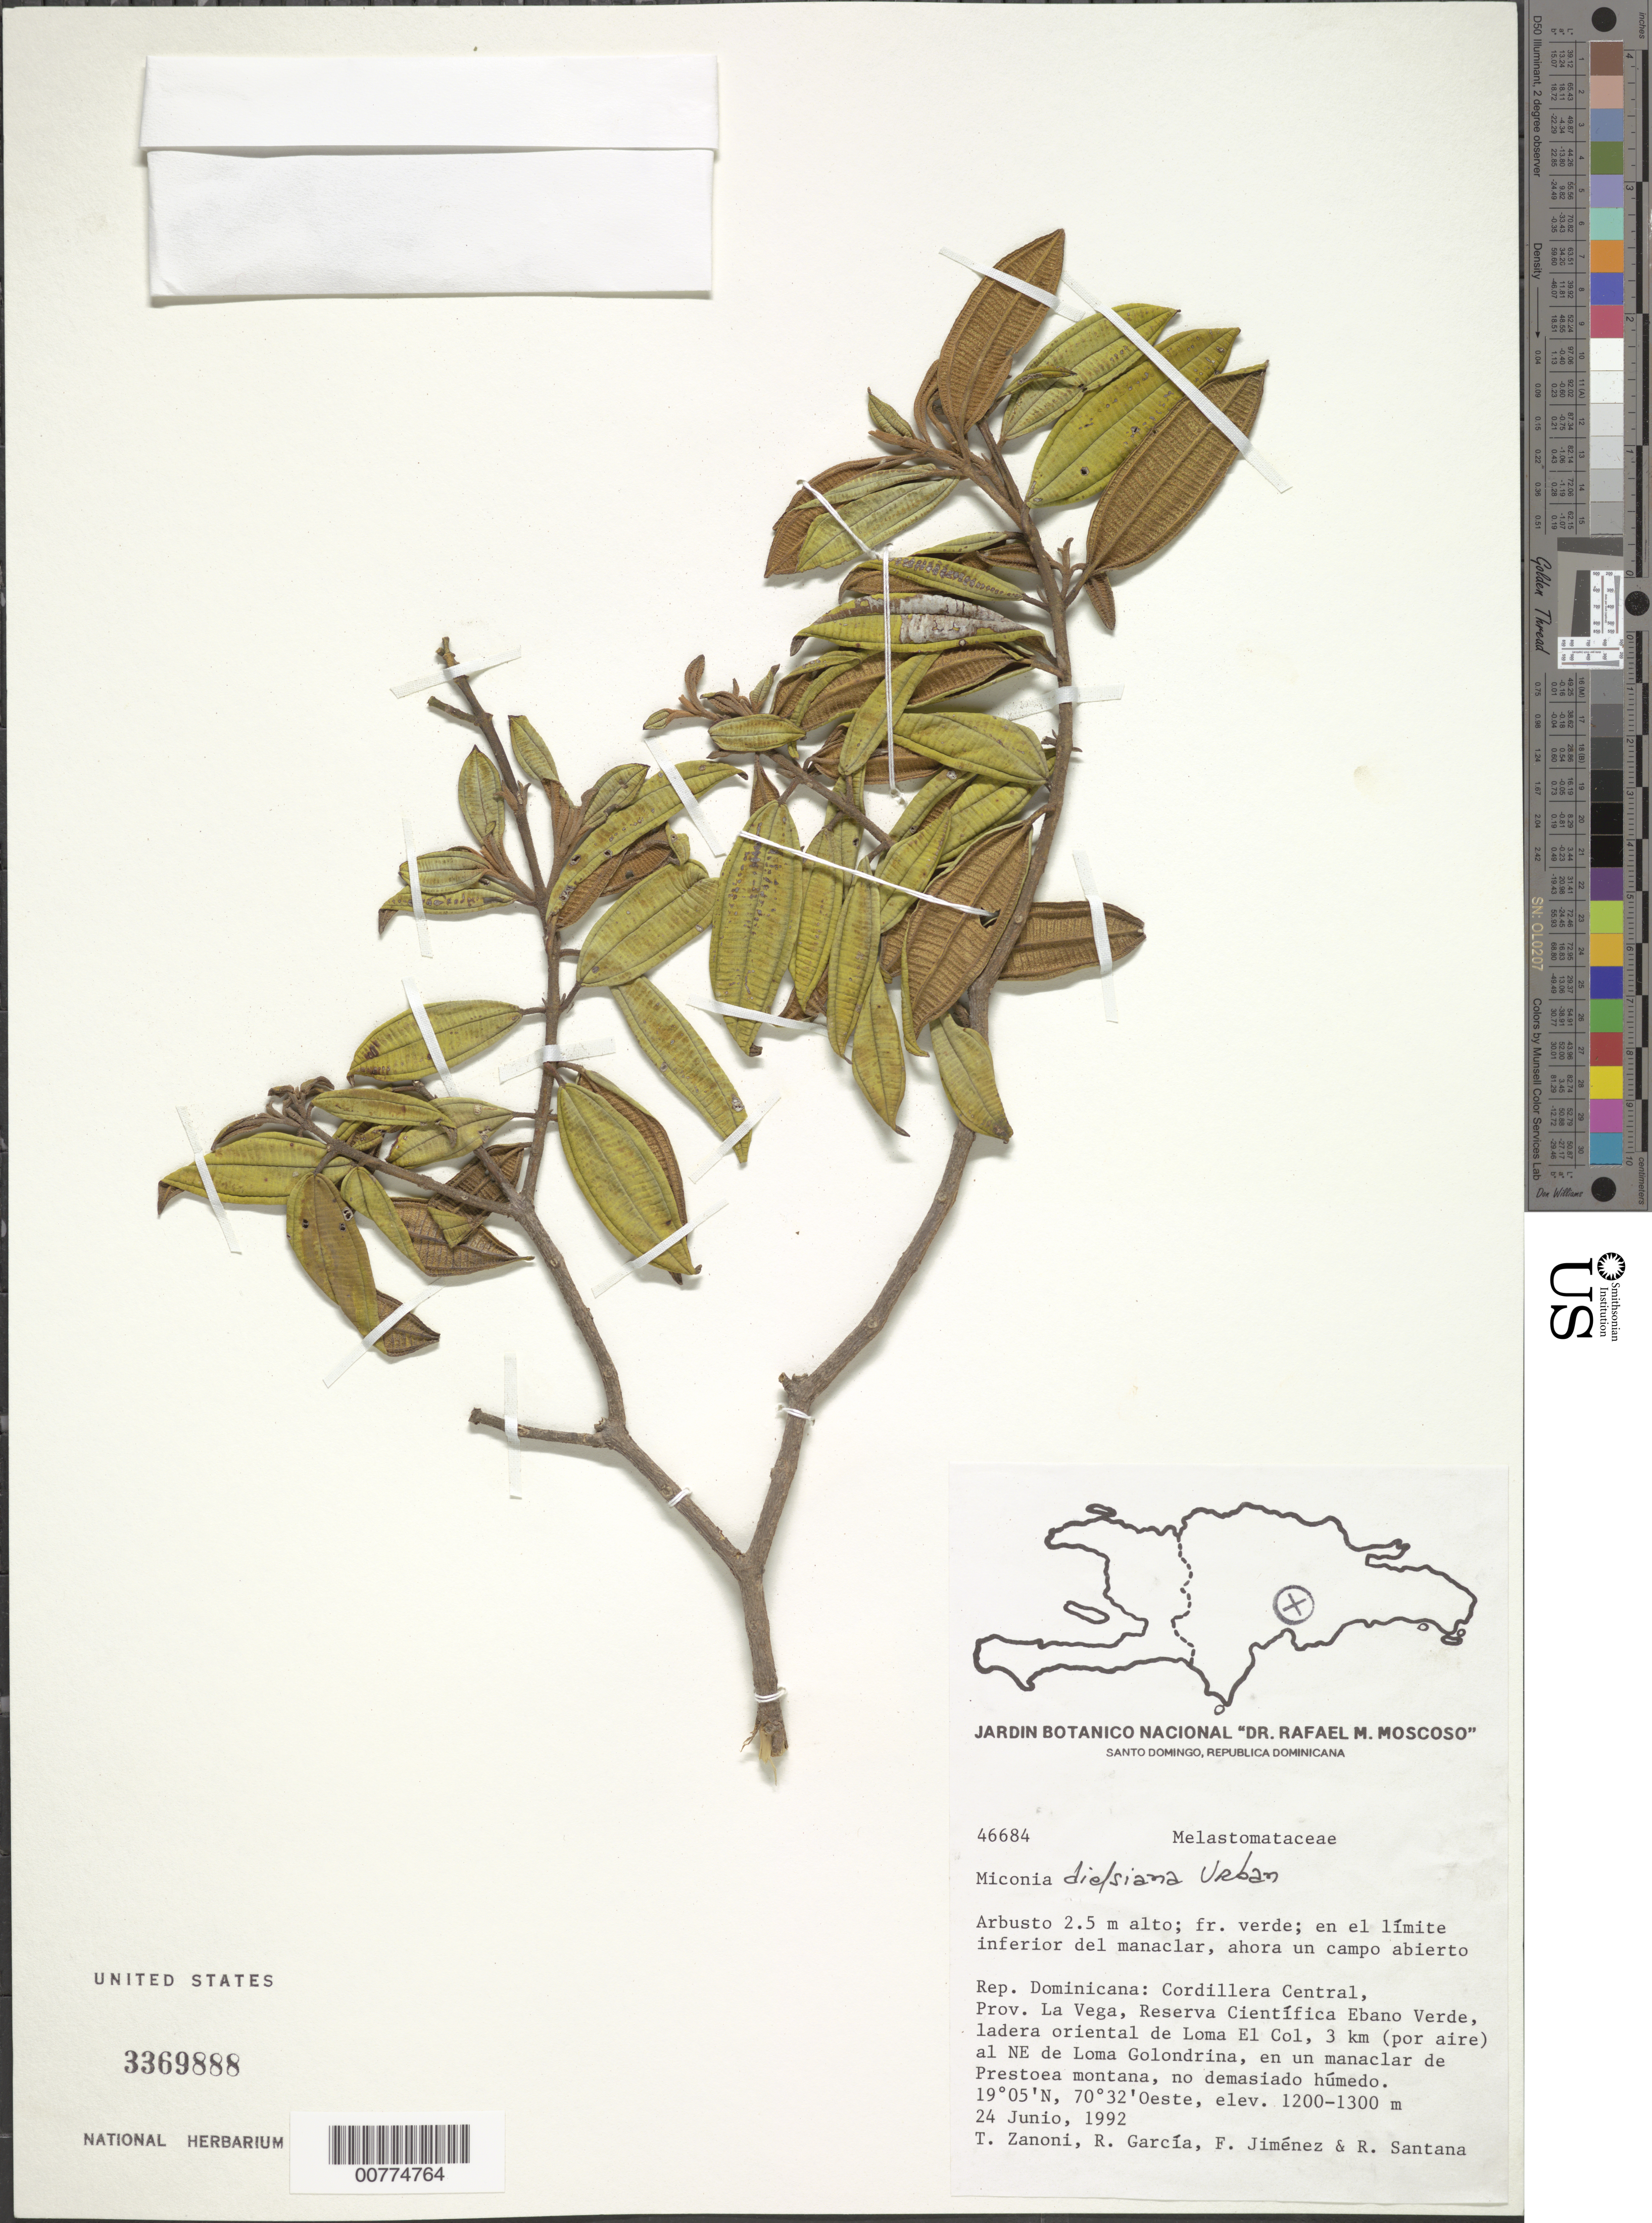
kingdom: Plantae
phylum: Tracheophyta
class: Magnoliopsida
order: Myrtales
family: Melastomataceae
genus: Miconia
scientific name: Miconia dielsiana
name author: Urb.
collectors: T. A. Zanoni, R. G. García, F. Jiménez & R. Santana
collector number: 46684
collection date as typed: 24 Jun 1992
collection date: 1992-06-24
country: Dominican Republic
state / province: La Vega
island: Hispaniola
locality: Cordillera Central, Reserva Científica Ebano Verde, oriental hillside of Loma El Col, 3 km (by air) NE of Loma Golondrina, in the lower limit of a "manaclar", now an open land.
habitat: In a "manaclar" of Prestoea montana, not too humid.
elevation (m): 1200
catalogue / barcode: US 3369888